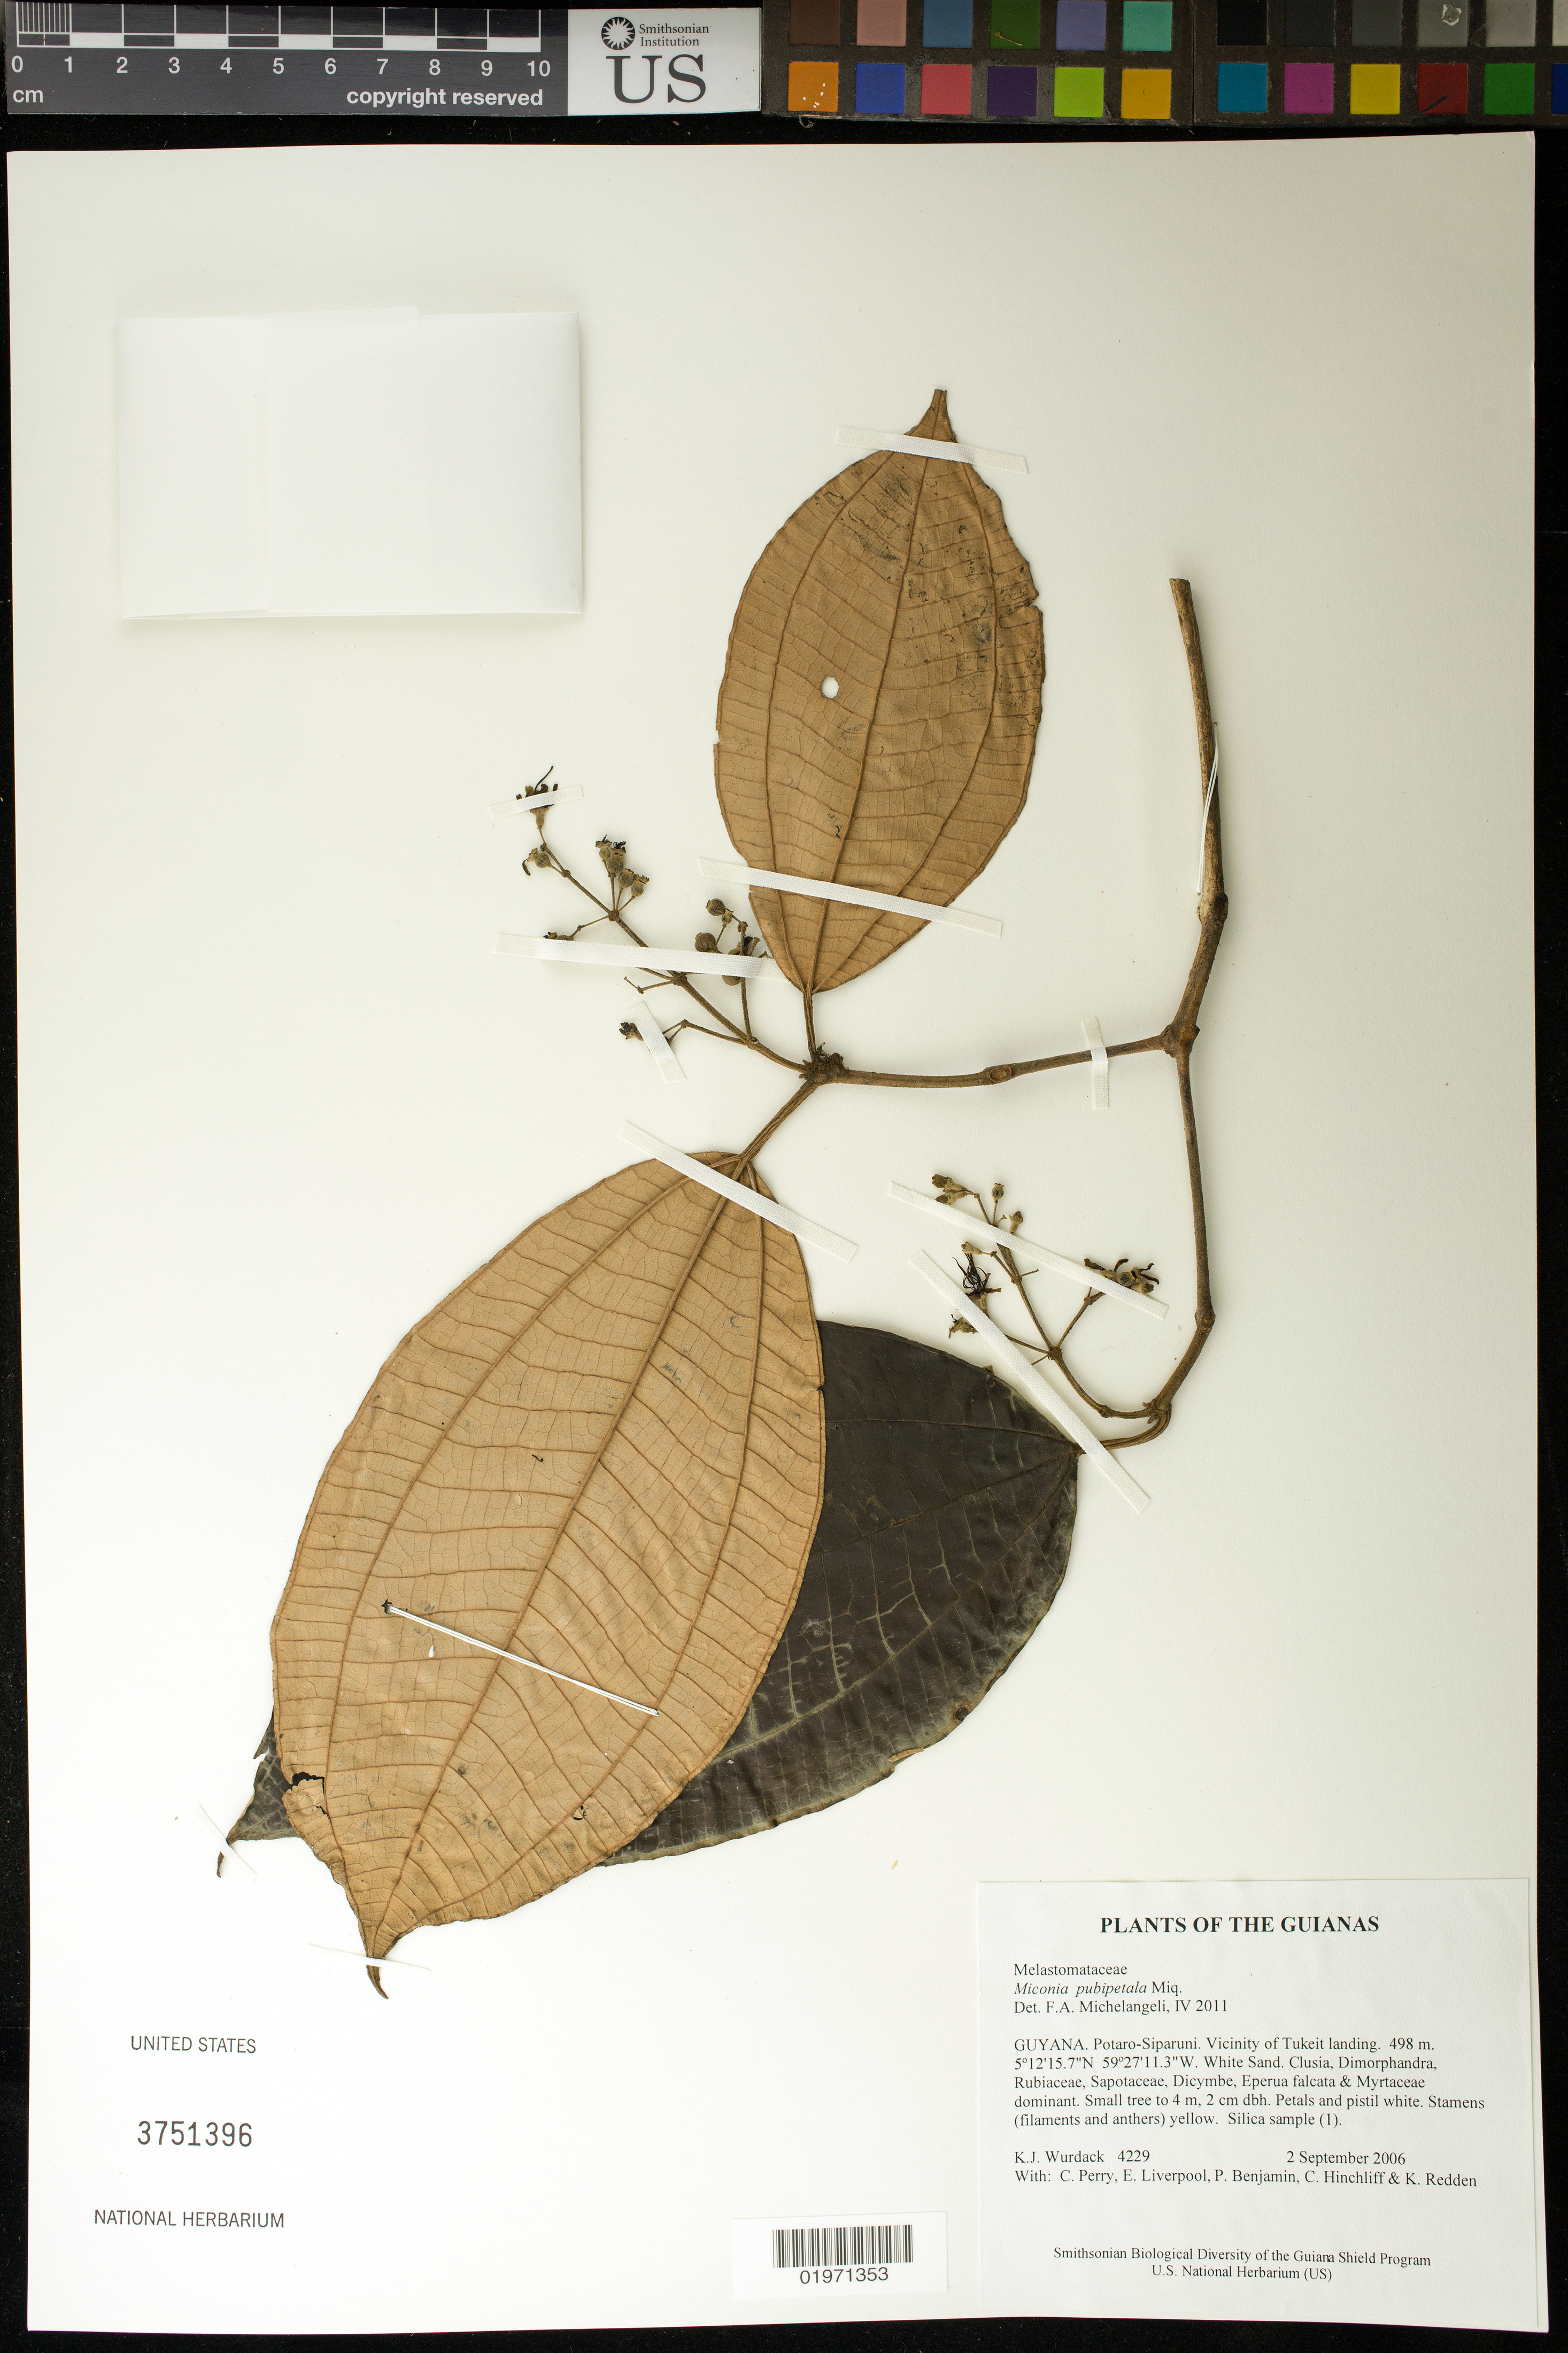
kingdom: Plantae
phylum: Tracheophyta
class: Magnoliopsida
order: Myrtales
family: Melastomataceae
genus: Miconia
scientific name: Miconia pubipetala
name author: Miq.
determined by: Michelangeli, F. A.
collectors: K. Wurdack, C. Perry, E. Liverpool, P. Benjamin, C. E. Hinchliff & K. M. Redden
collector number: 4229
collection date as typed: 2 September 2006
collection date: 2006-09-02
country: Guyana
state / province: Potaro-Siparuni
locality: Vicinity of Tukeit landing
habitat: White Sand. Clusia, Dimorphandra, Rubiaceae, Sapotaceae, Dicymbe, Eperua falcata & Myrtaceae dominant.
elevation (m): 498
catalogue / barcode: US 3751396